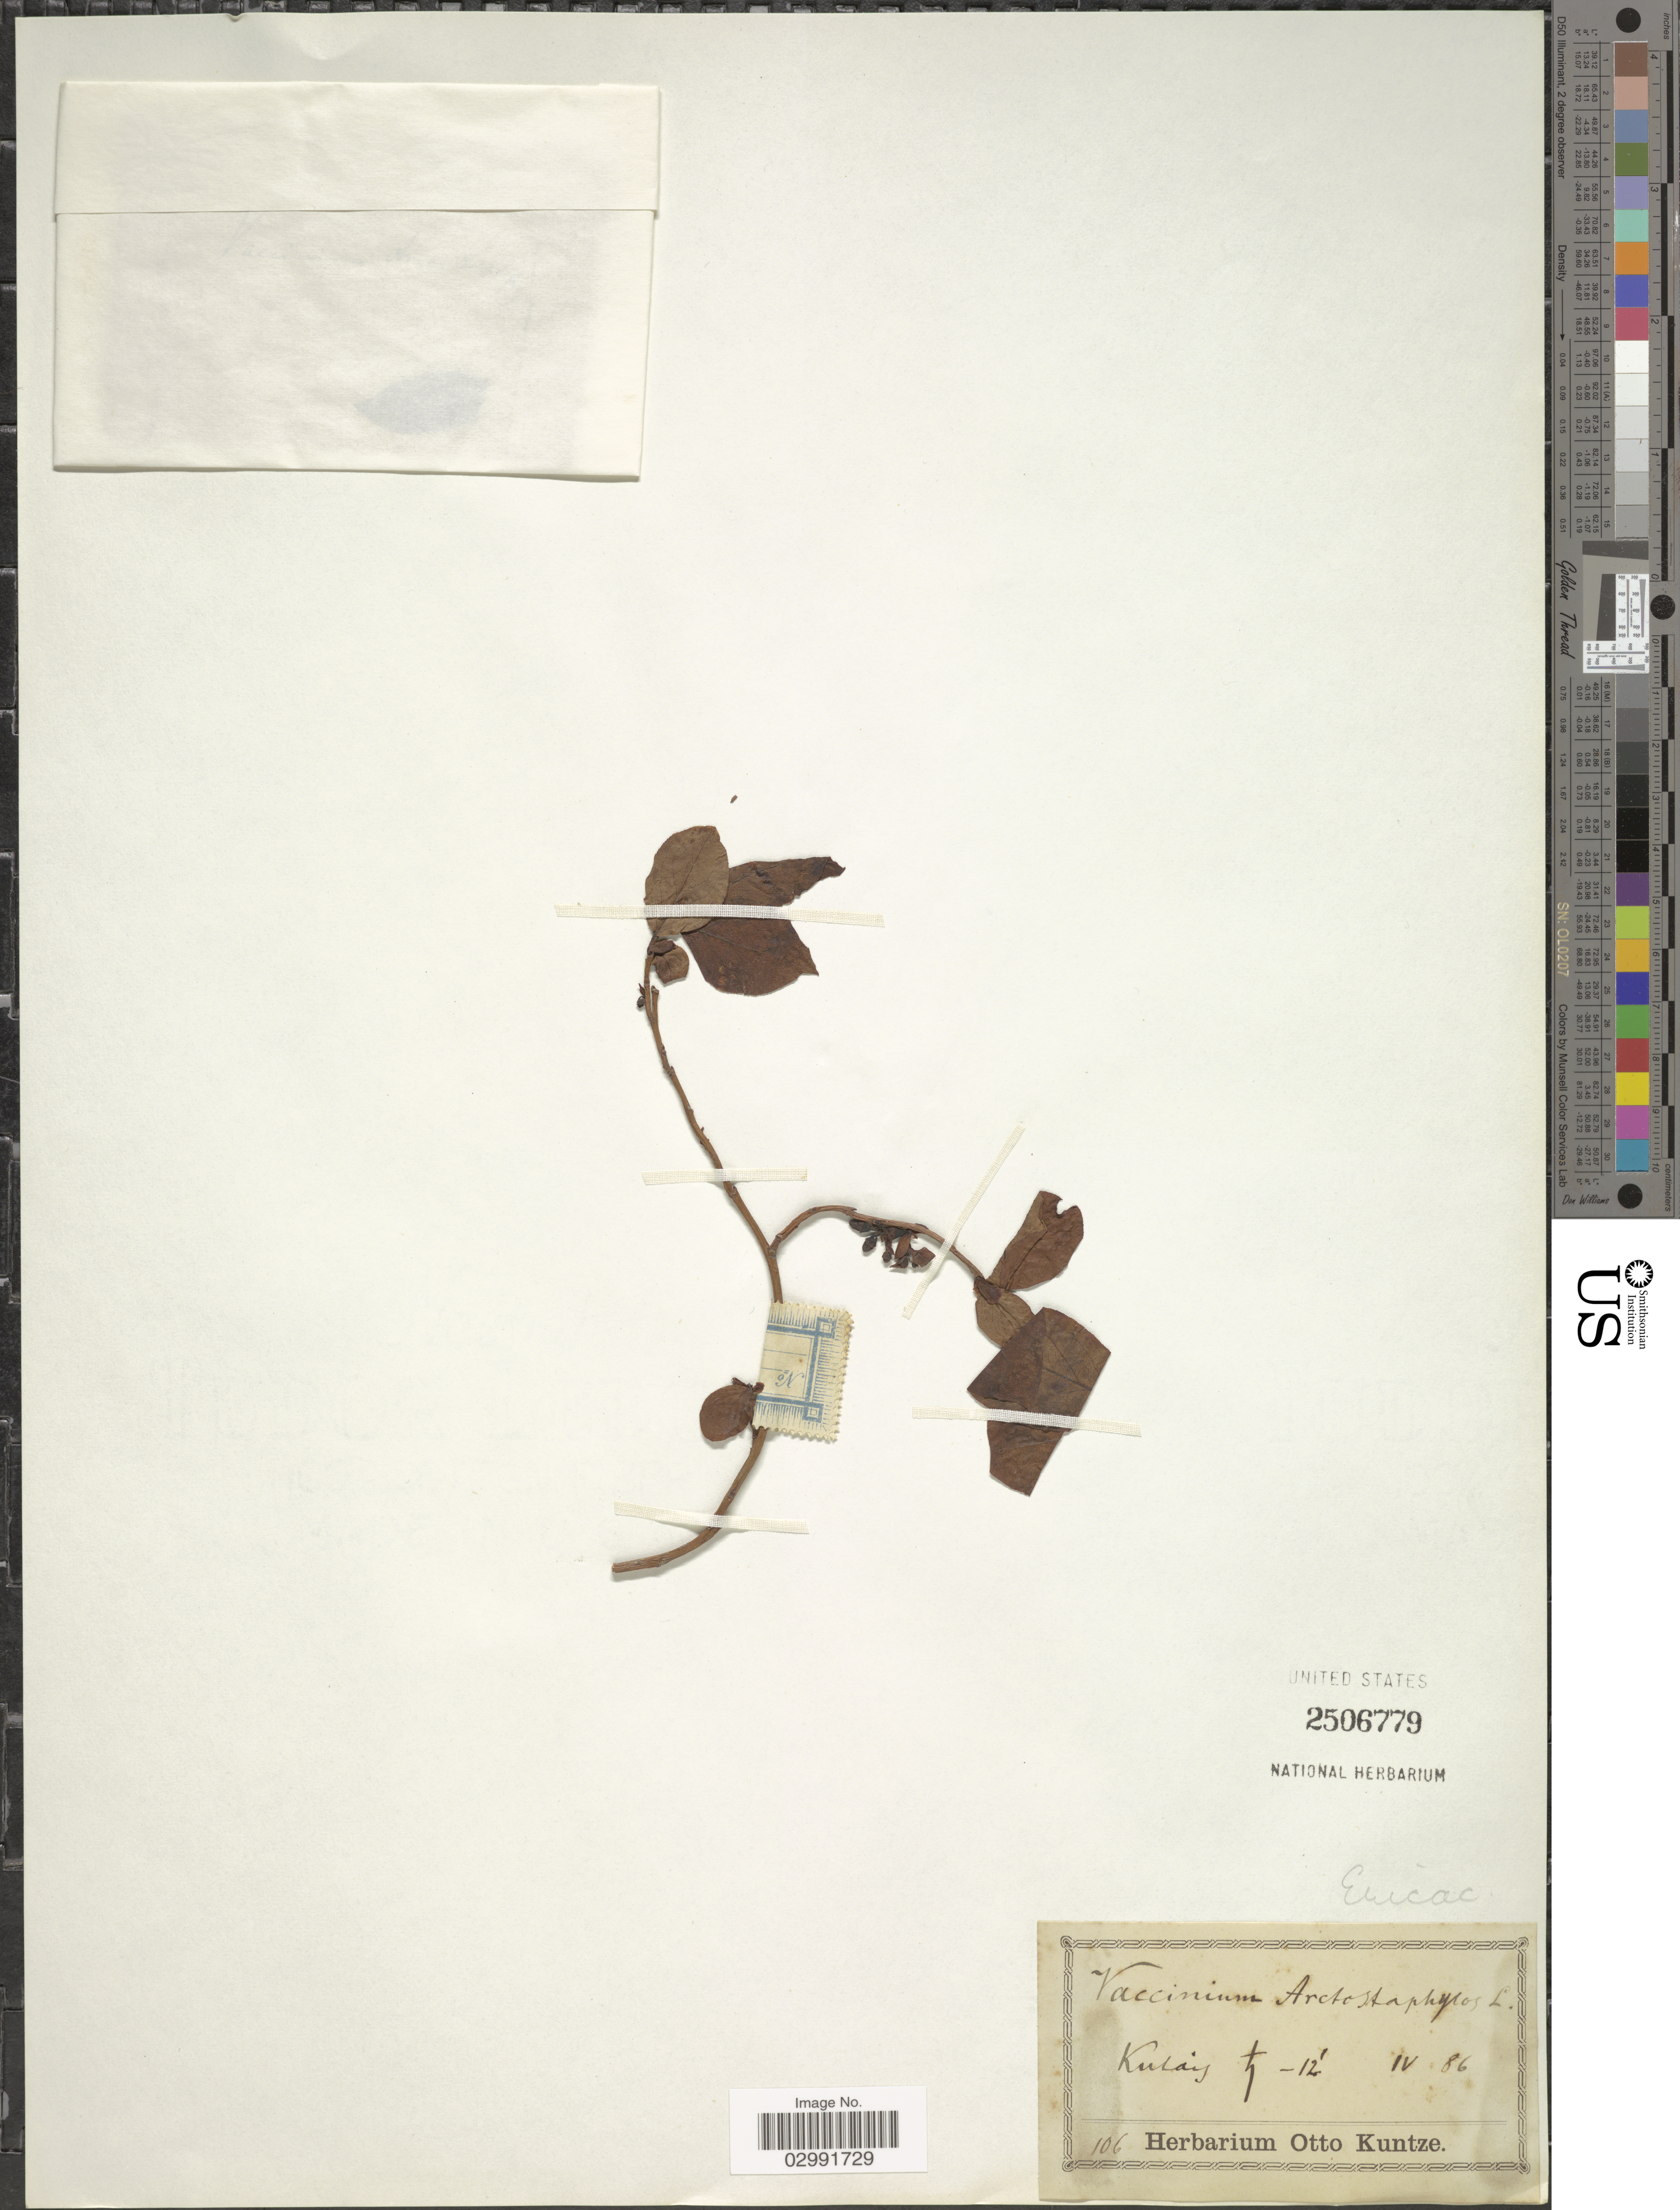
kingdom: Plantae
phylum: Tracheophyta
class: Magnoliopsida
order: Ericales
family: Ericaceae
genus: Vaccinium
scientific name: Vaccinium arctostaphylos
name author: L.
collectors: ex herb. Otto Kuntze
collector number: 106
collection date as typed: Transcribed d/m/y: 12/4/86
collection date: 1886-04-12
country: Georgia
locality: Kutais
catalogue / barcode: US 2506779